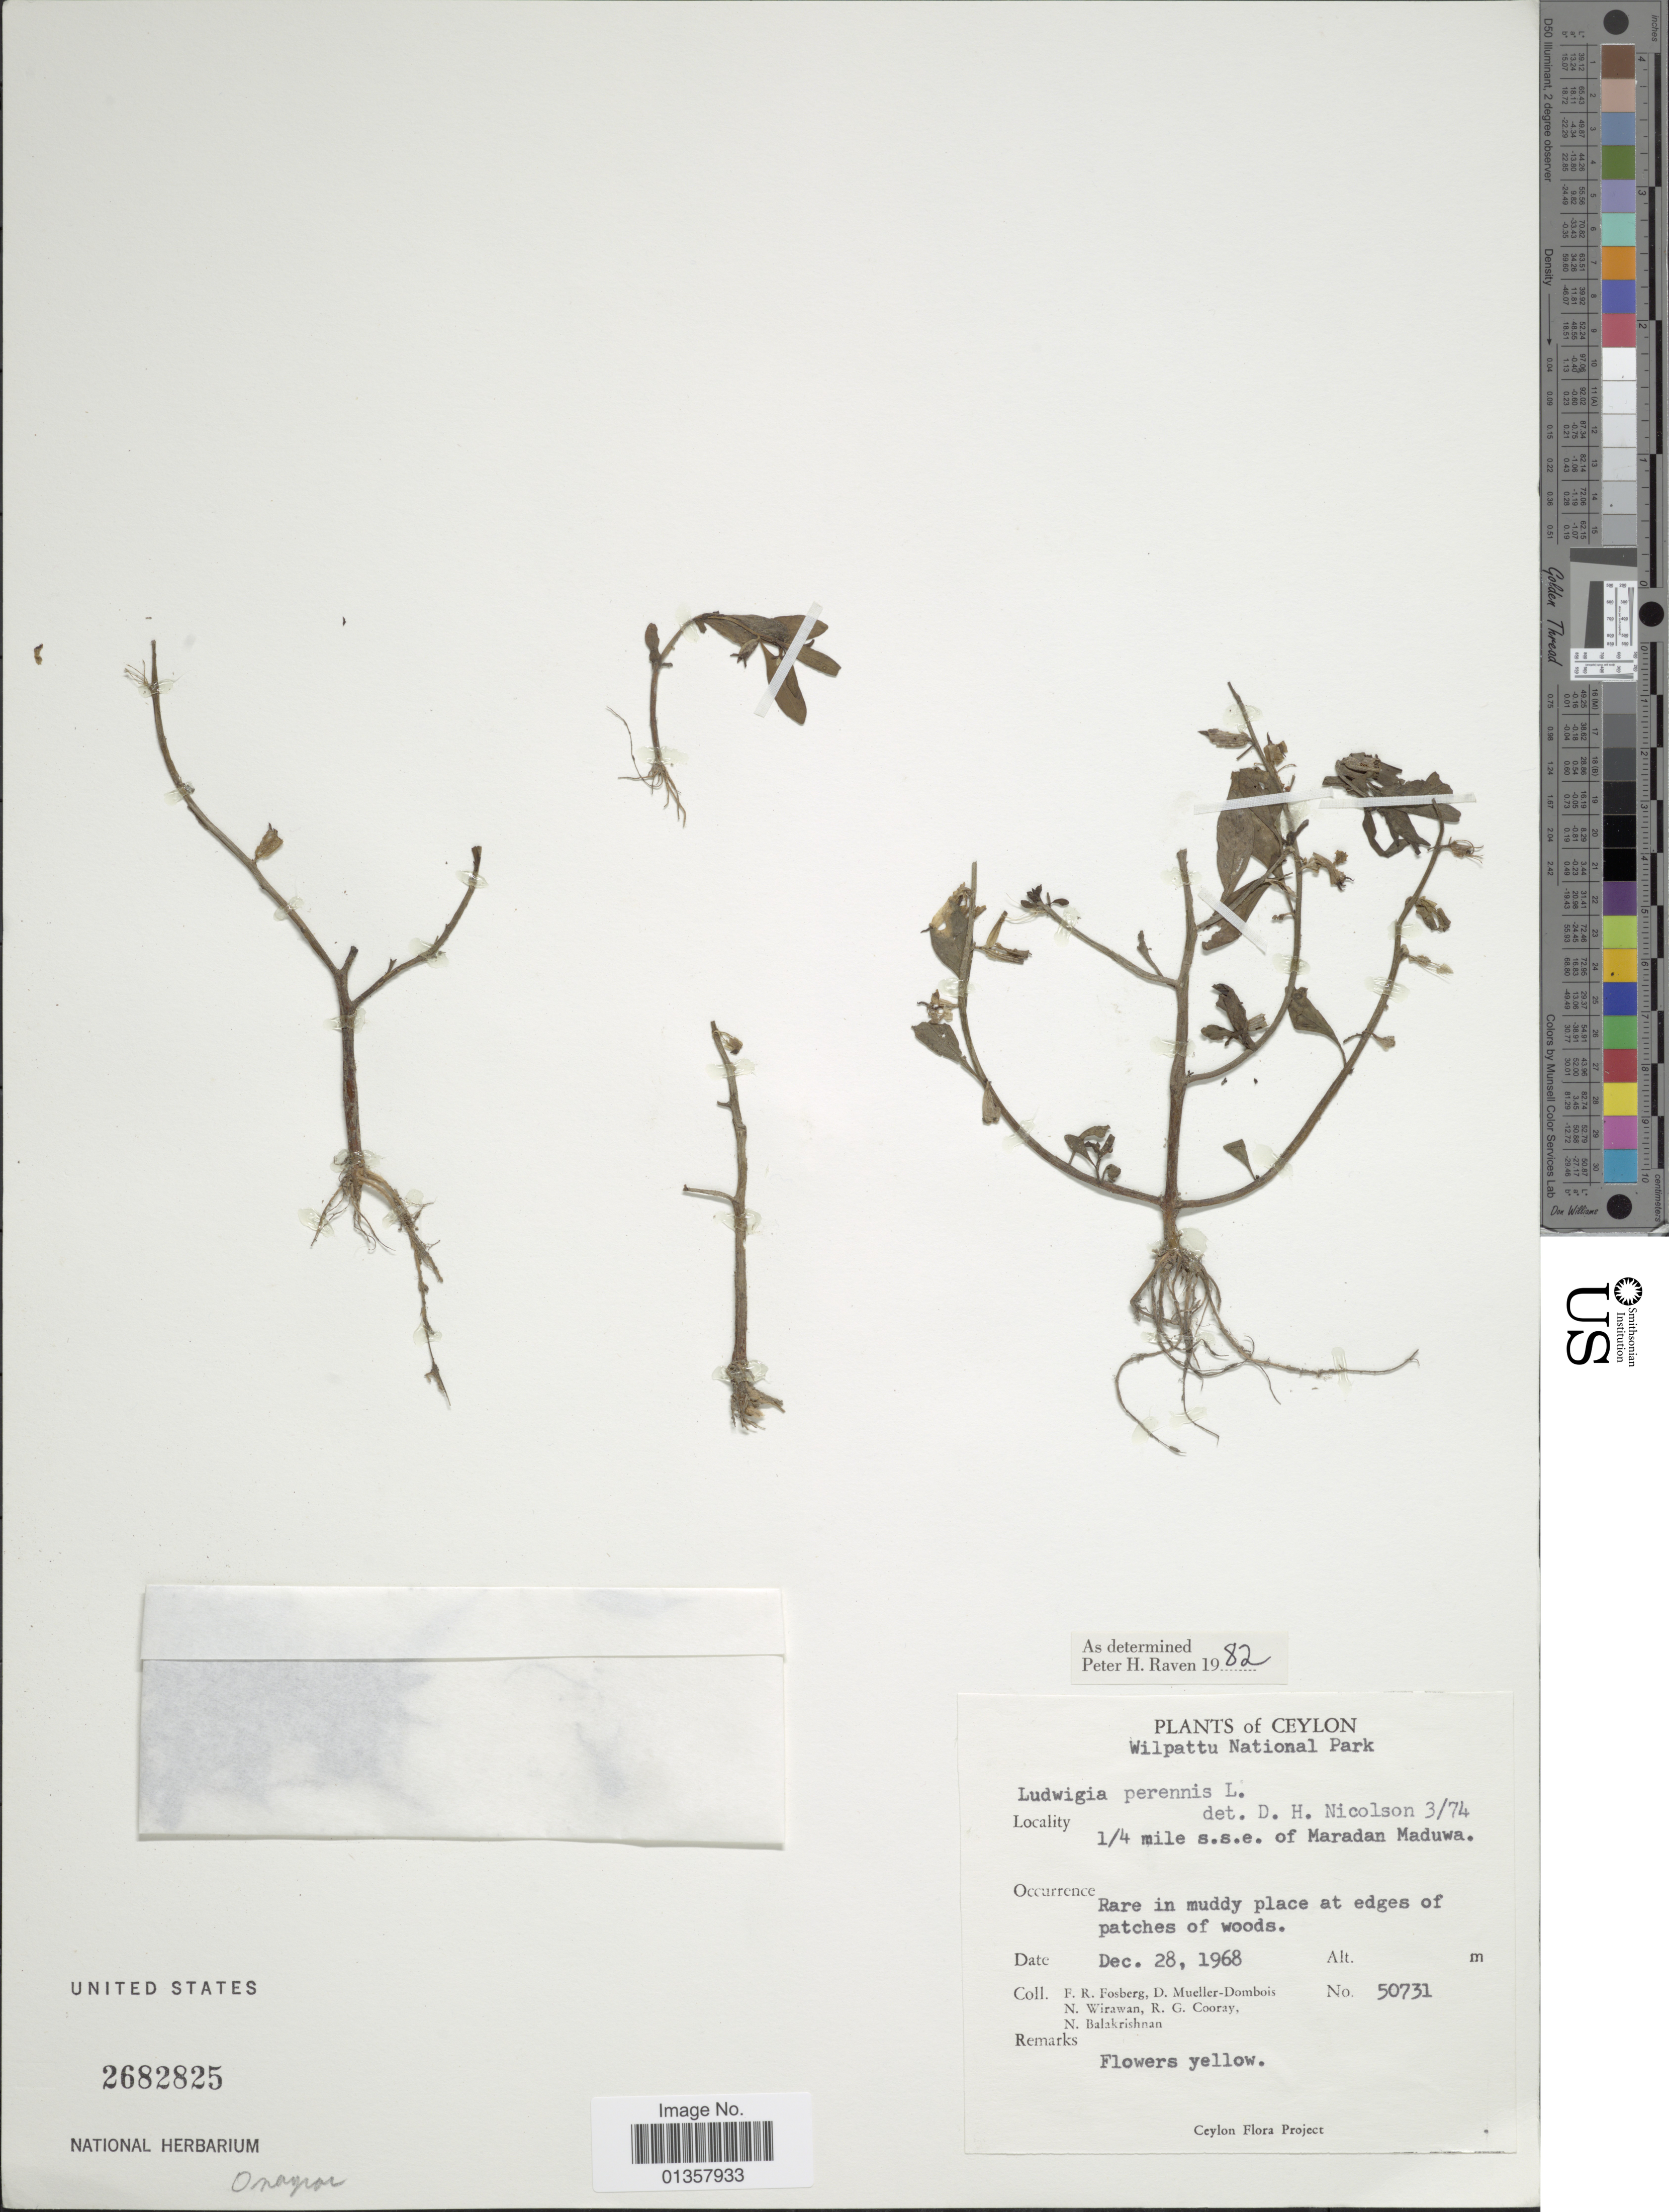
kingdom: Plantae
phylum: Tracheophyta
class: Magnoliopsida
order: Myrtales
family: Onagraceae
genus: Ludwigia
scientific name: Ludwigia perennis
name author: L.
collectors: F. R. Fosberg, D. Mueller-Dombois, N. Wirawan, R. Coorya & N. Balakrishnan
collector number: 50731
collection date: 1968-12-28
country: Sri Lanka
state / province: North Western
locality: Ceylon, Wilpattu National Park, ¼ mile s.s.e. of Maradan Maduwa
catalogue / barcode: US 2682825